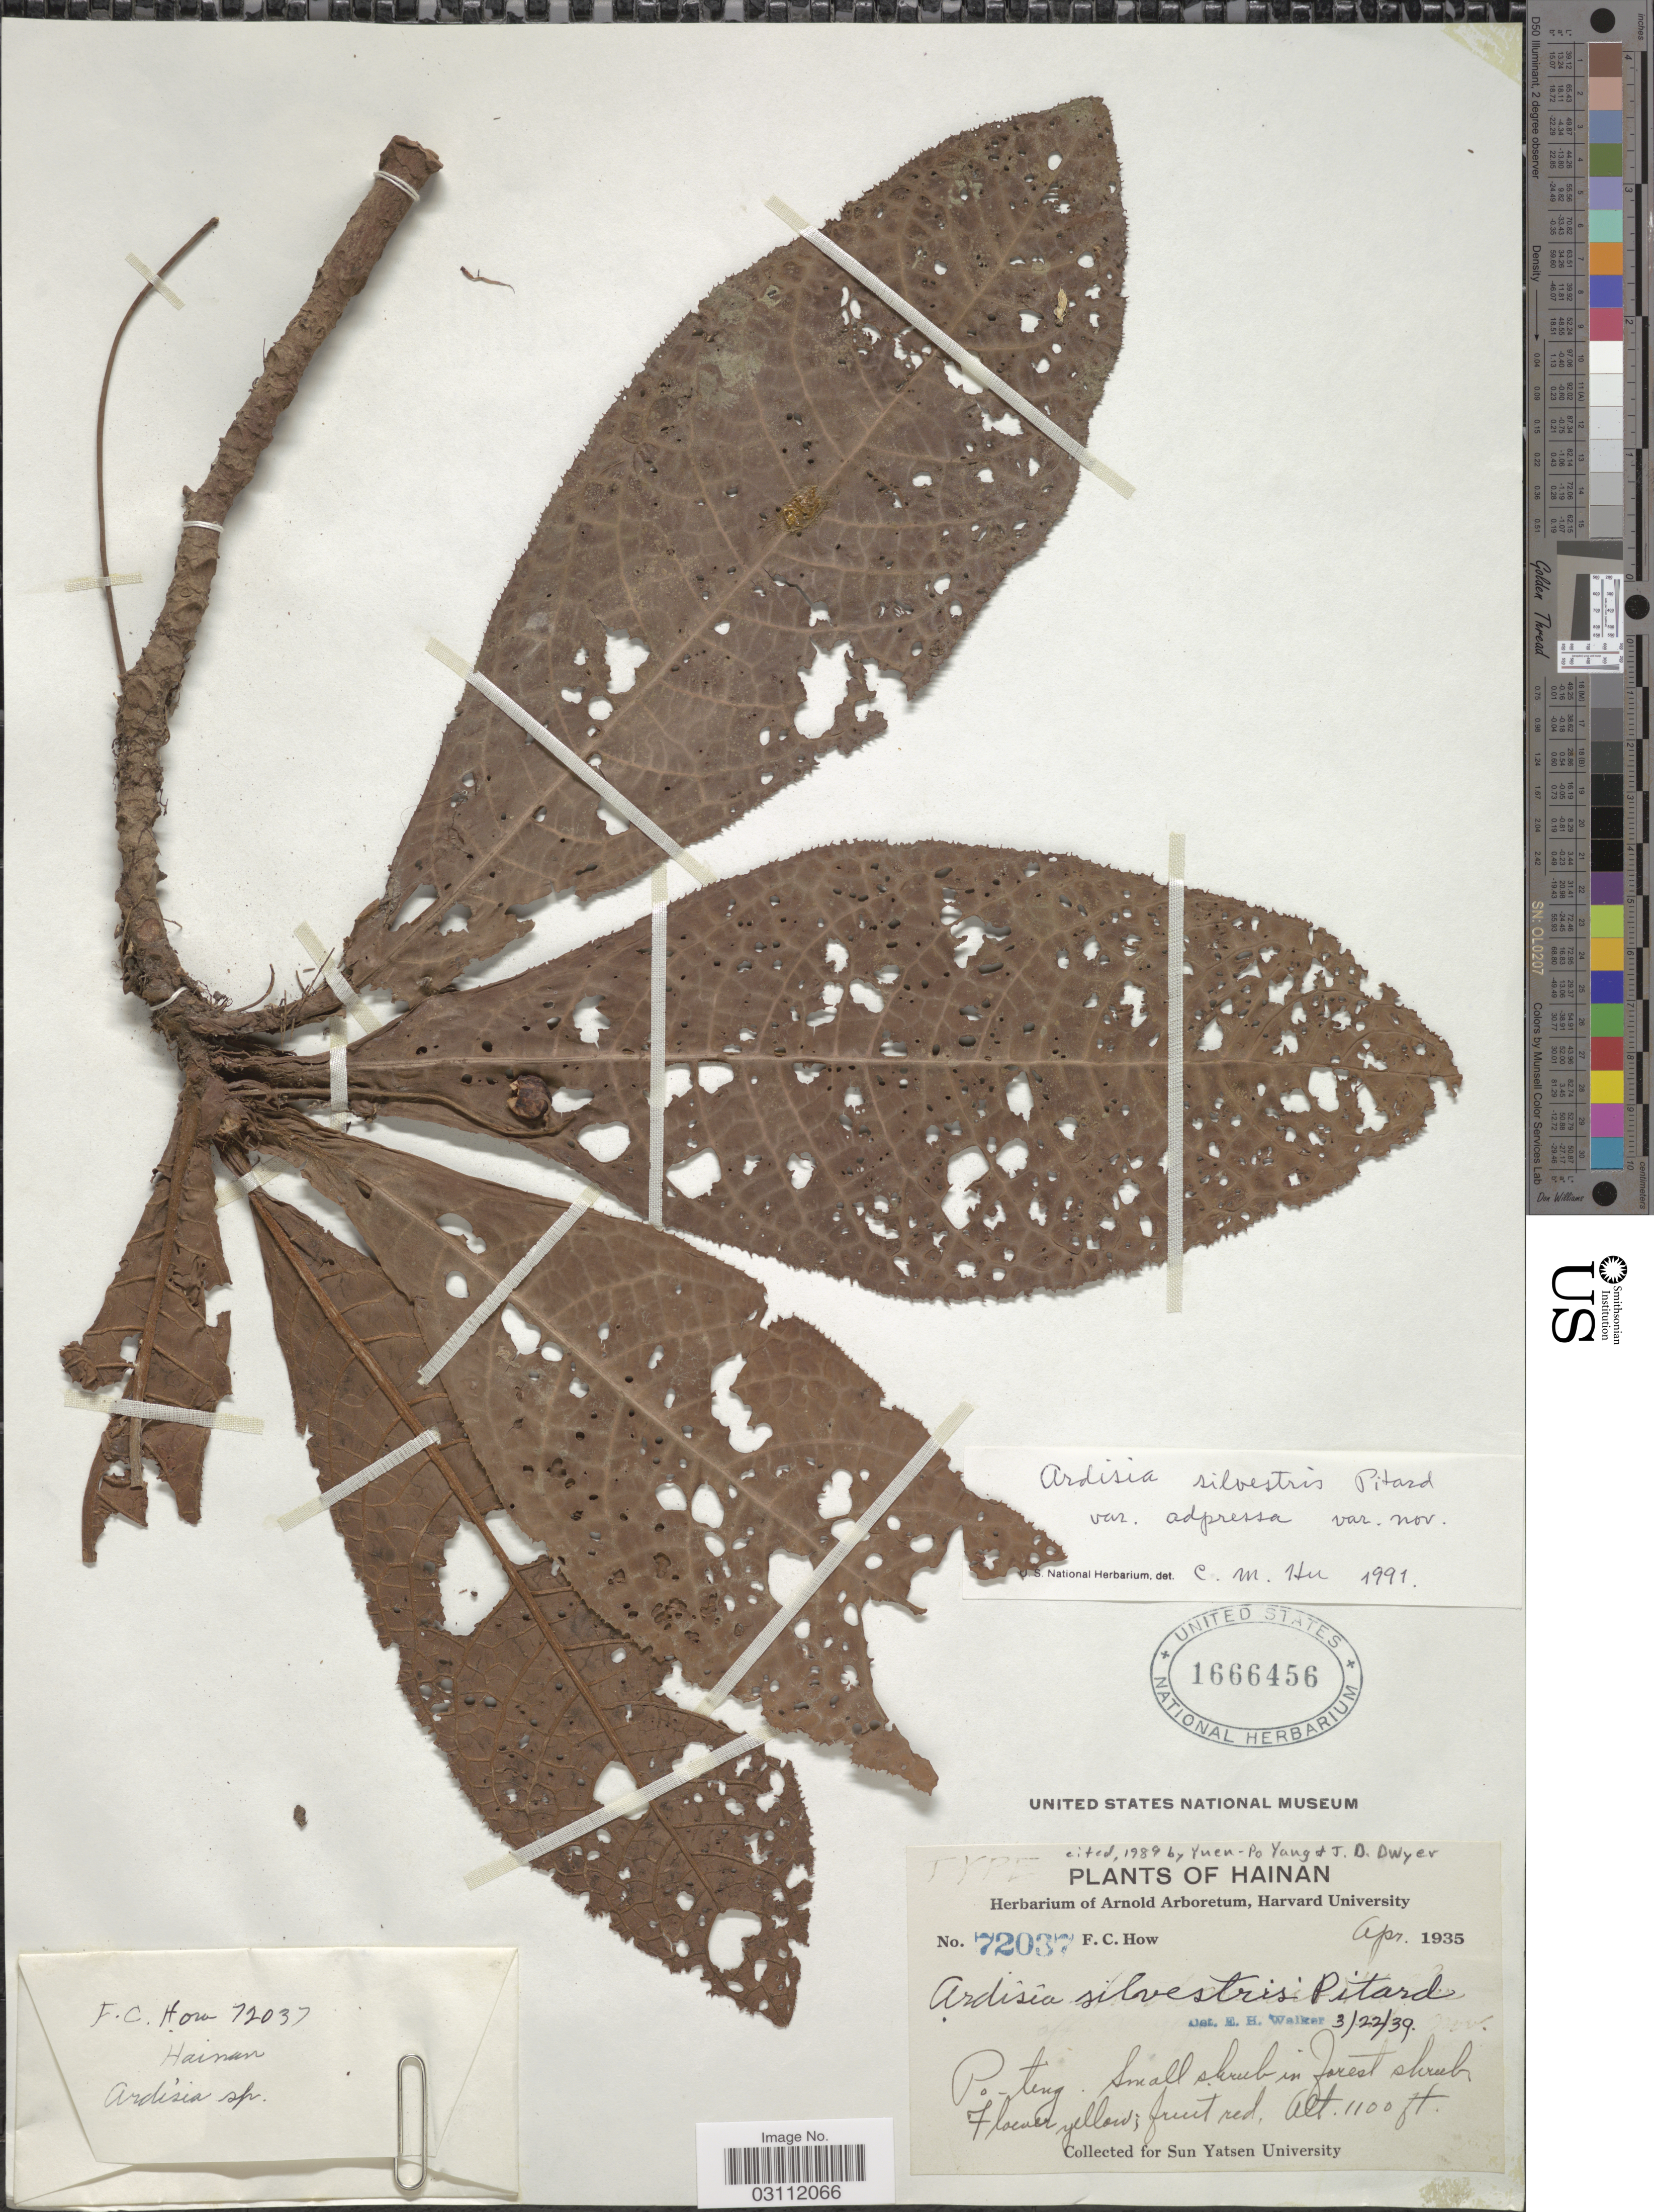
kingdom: Plantae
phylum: Tracheophyta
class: Magnoliopsida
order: Ericales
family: Primulaceae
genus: Ardisia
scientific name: Ardisia silvestris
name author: Pit.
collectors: F. C. How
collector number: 72037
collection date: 1935-04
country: China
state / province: Hainan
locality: Po-ting.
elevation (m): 335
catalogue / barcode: US 1666456